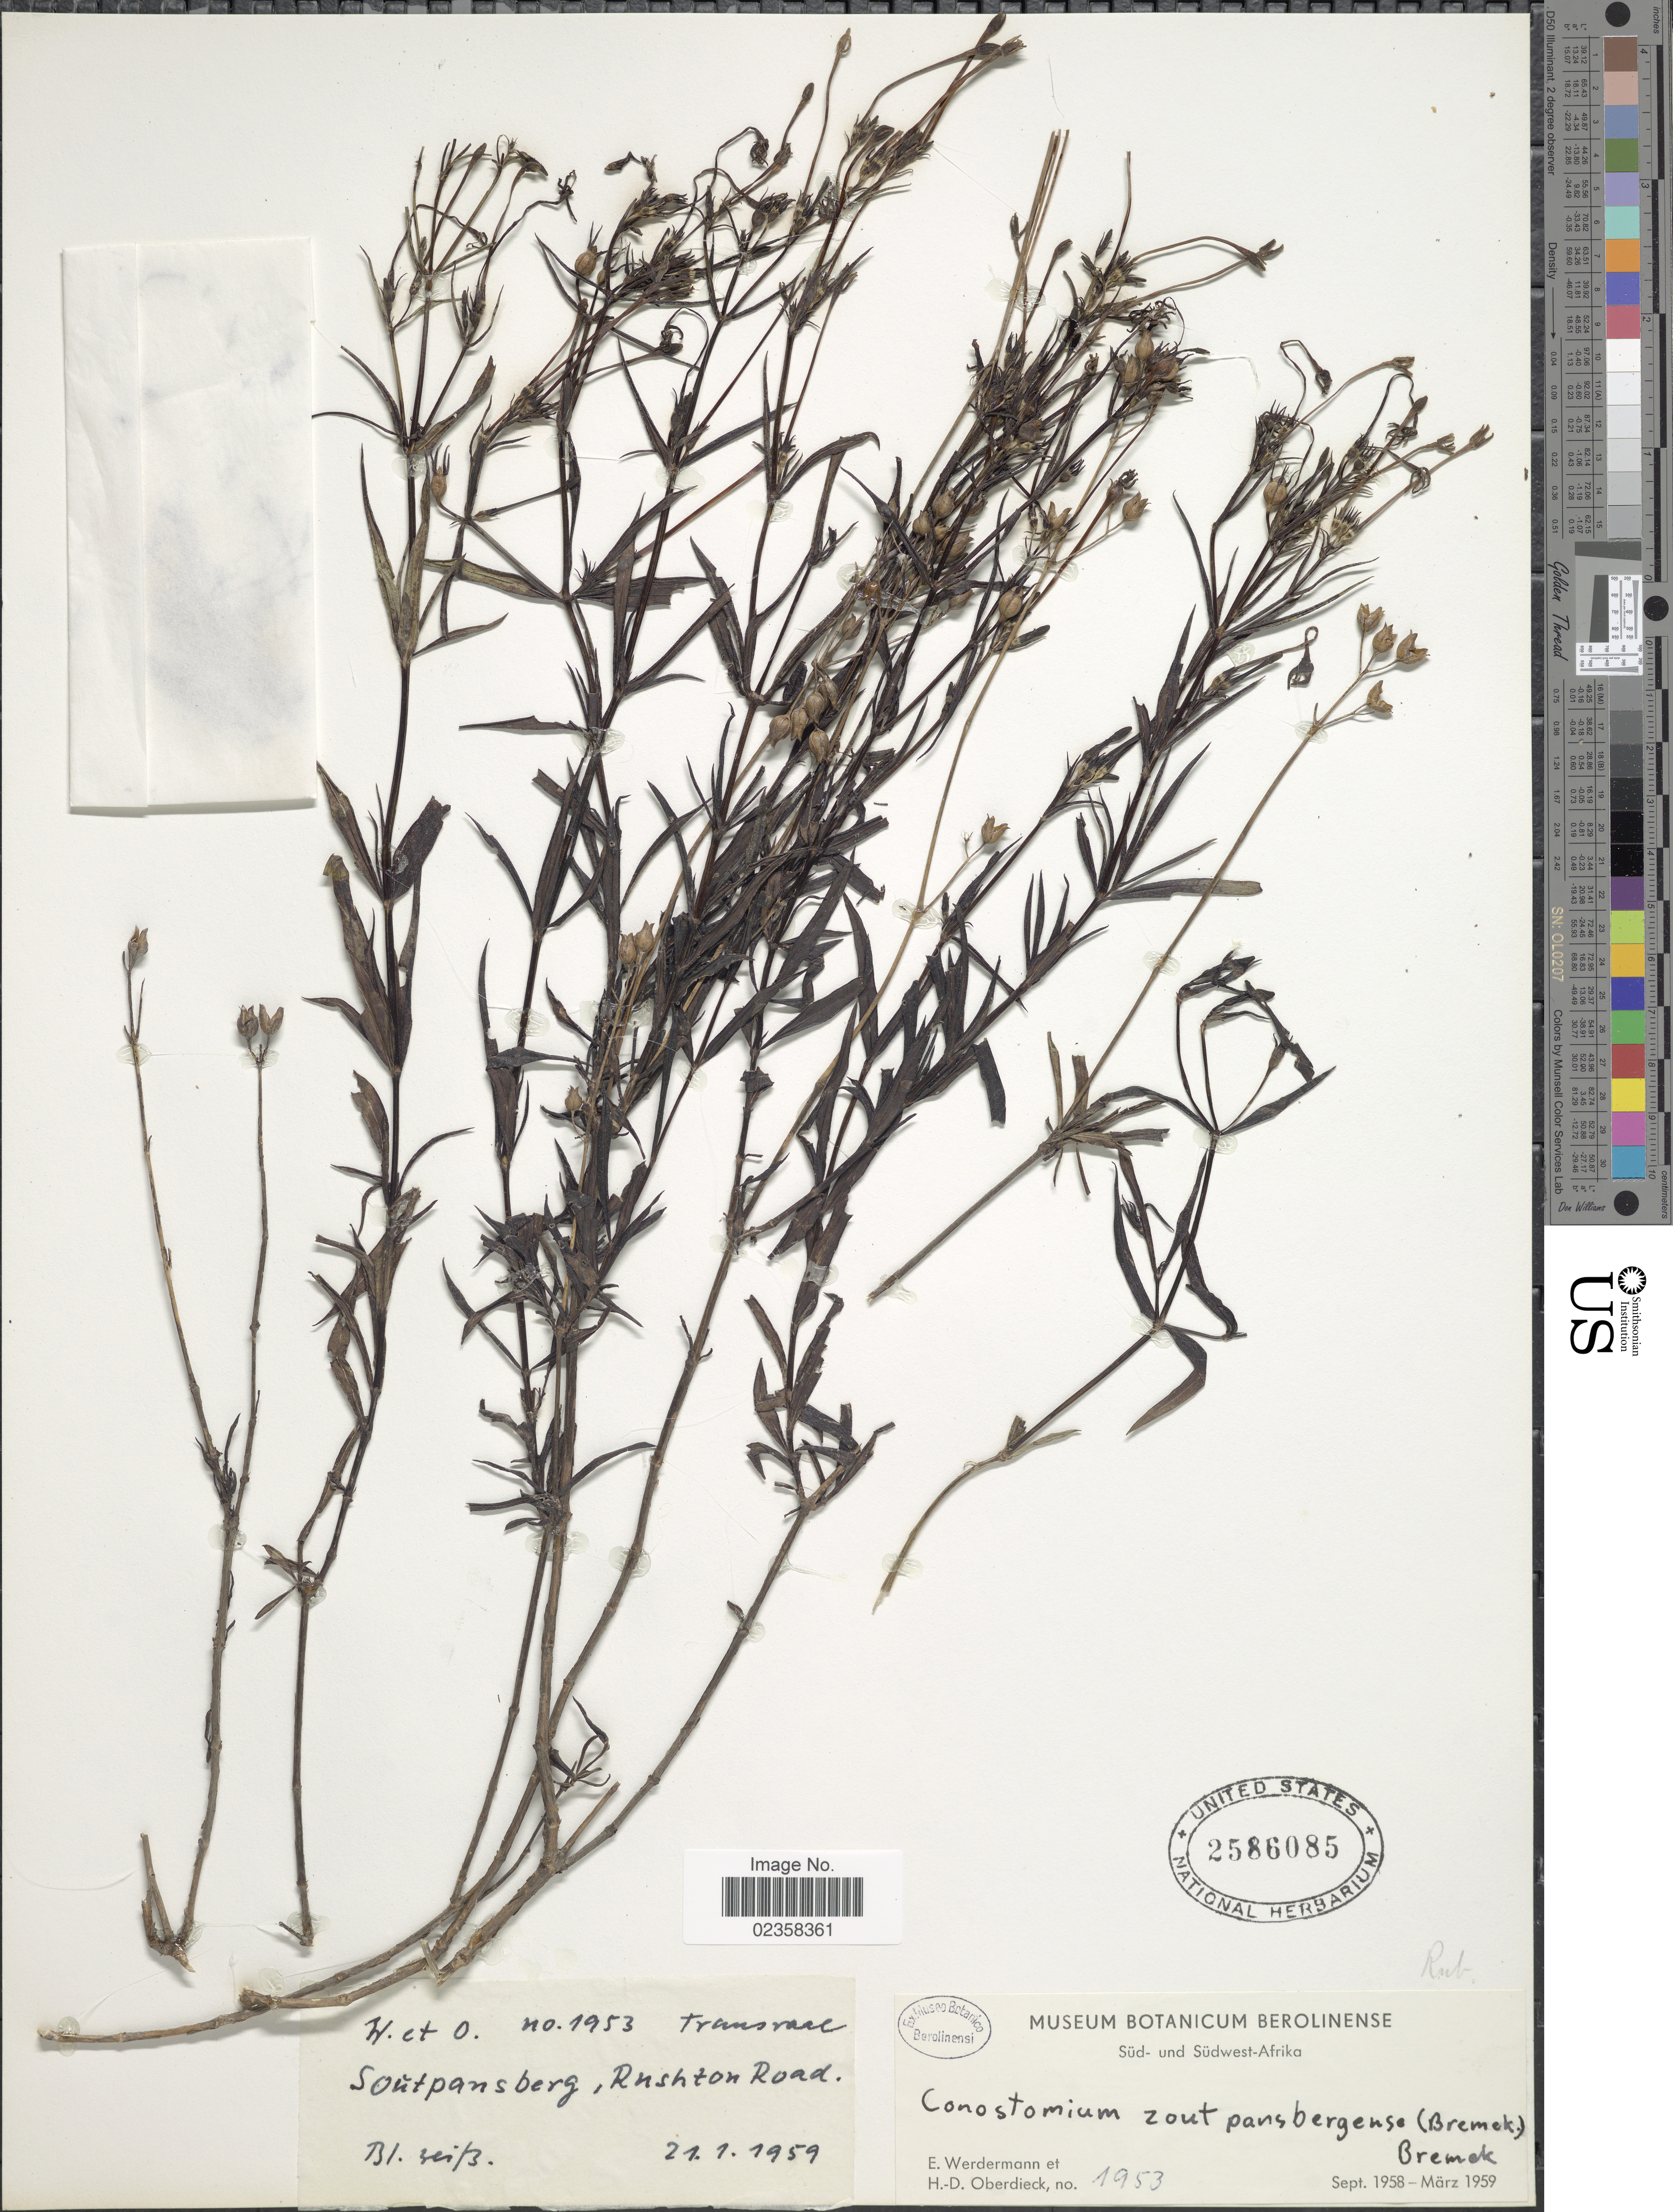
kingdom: Plantae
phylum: Tracheophyta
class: Magnoliopsida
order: Gentianales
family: Rubiaceae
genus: Conostomium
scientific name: Conostomium zoutpansbergense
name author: (Bremek.) Bremek.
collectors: E. Werdermann & H. Oberdieck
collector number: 1953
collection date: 1959-01-21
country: South Africa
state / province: Limpopo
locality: Sud- und Sudwest -Afrika. Transvaal, Soutpansberg, Rushton Road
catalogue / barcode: US 2586085